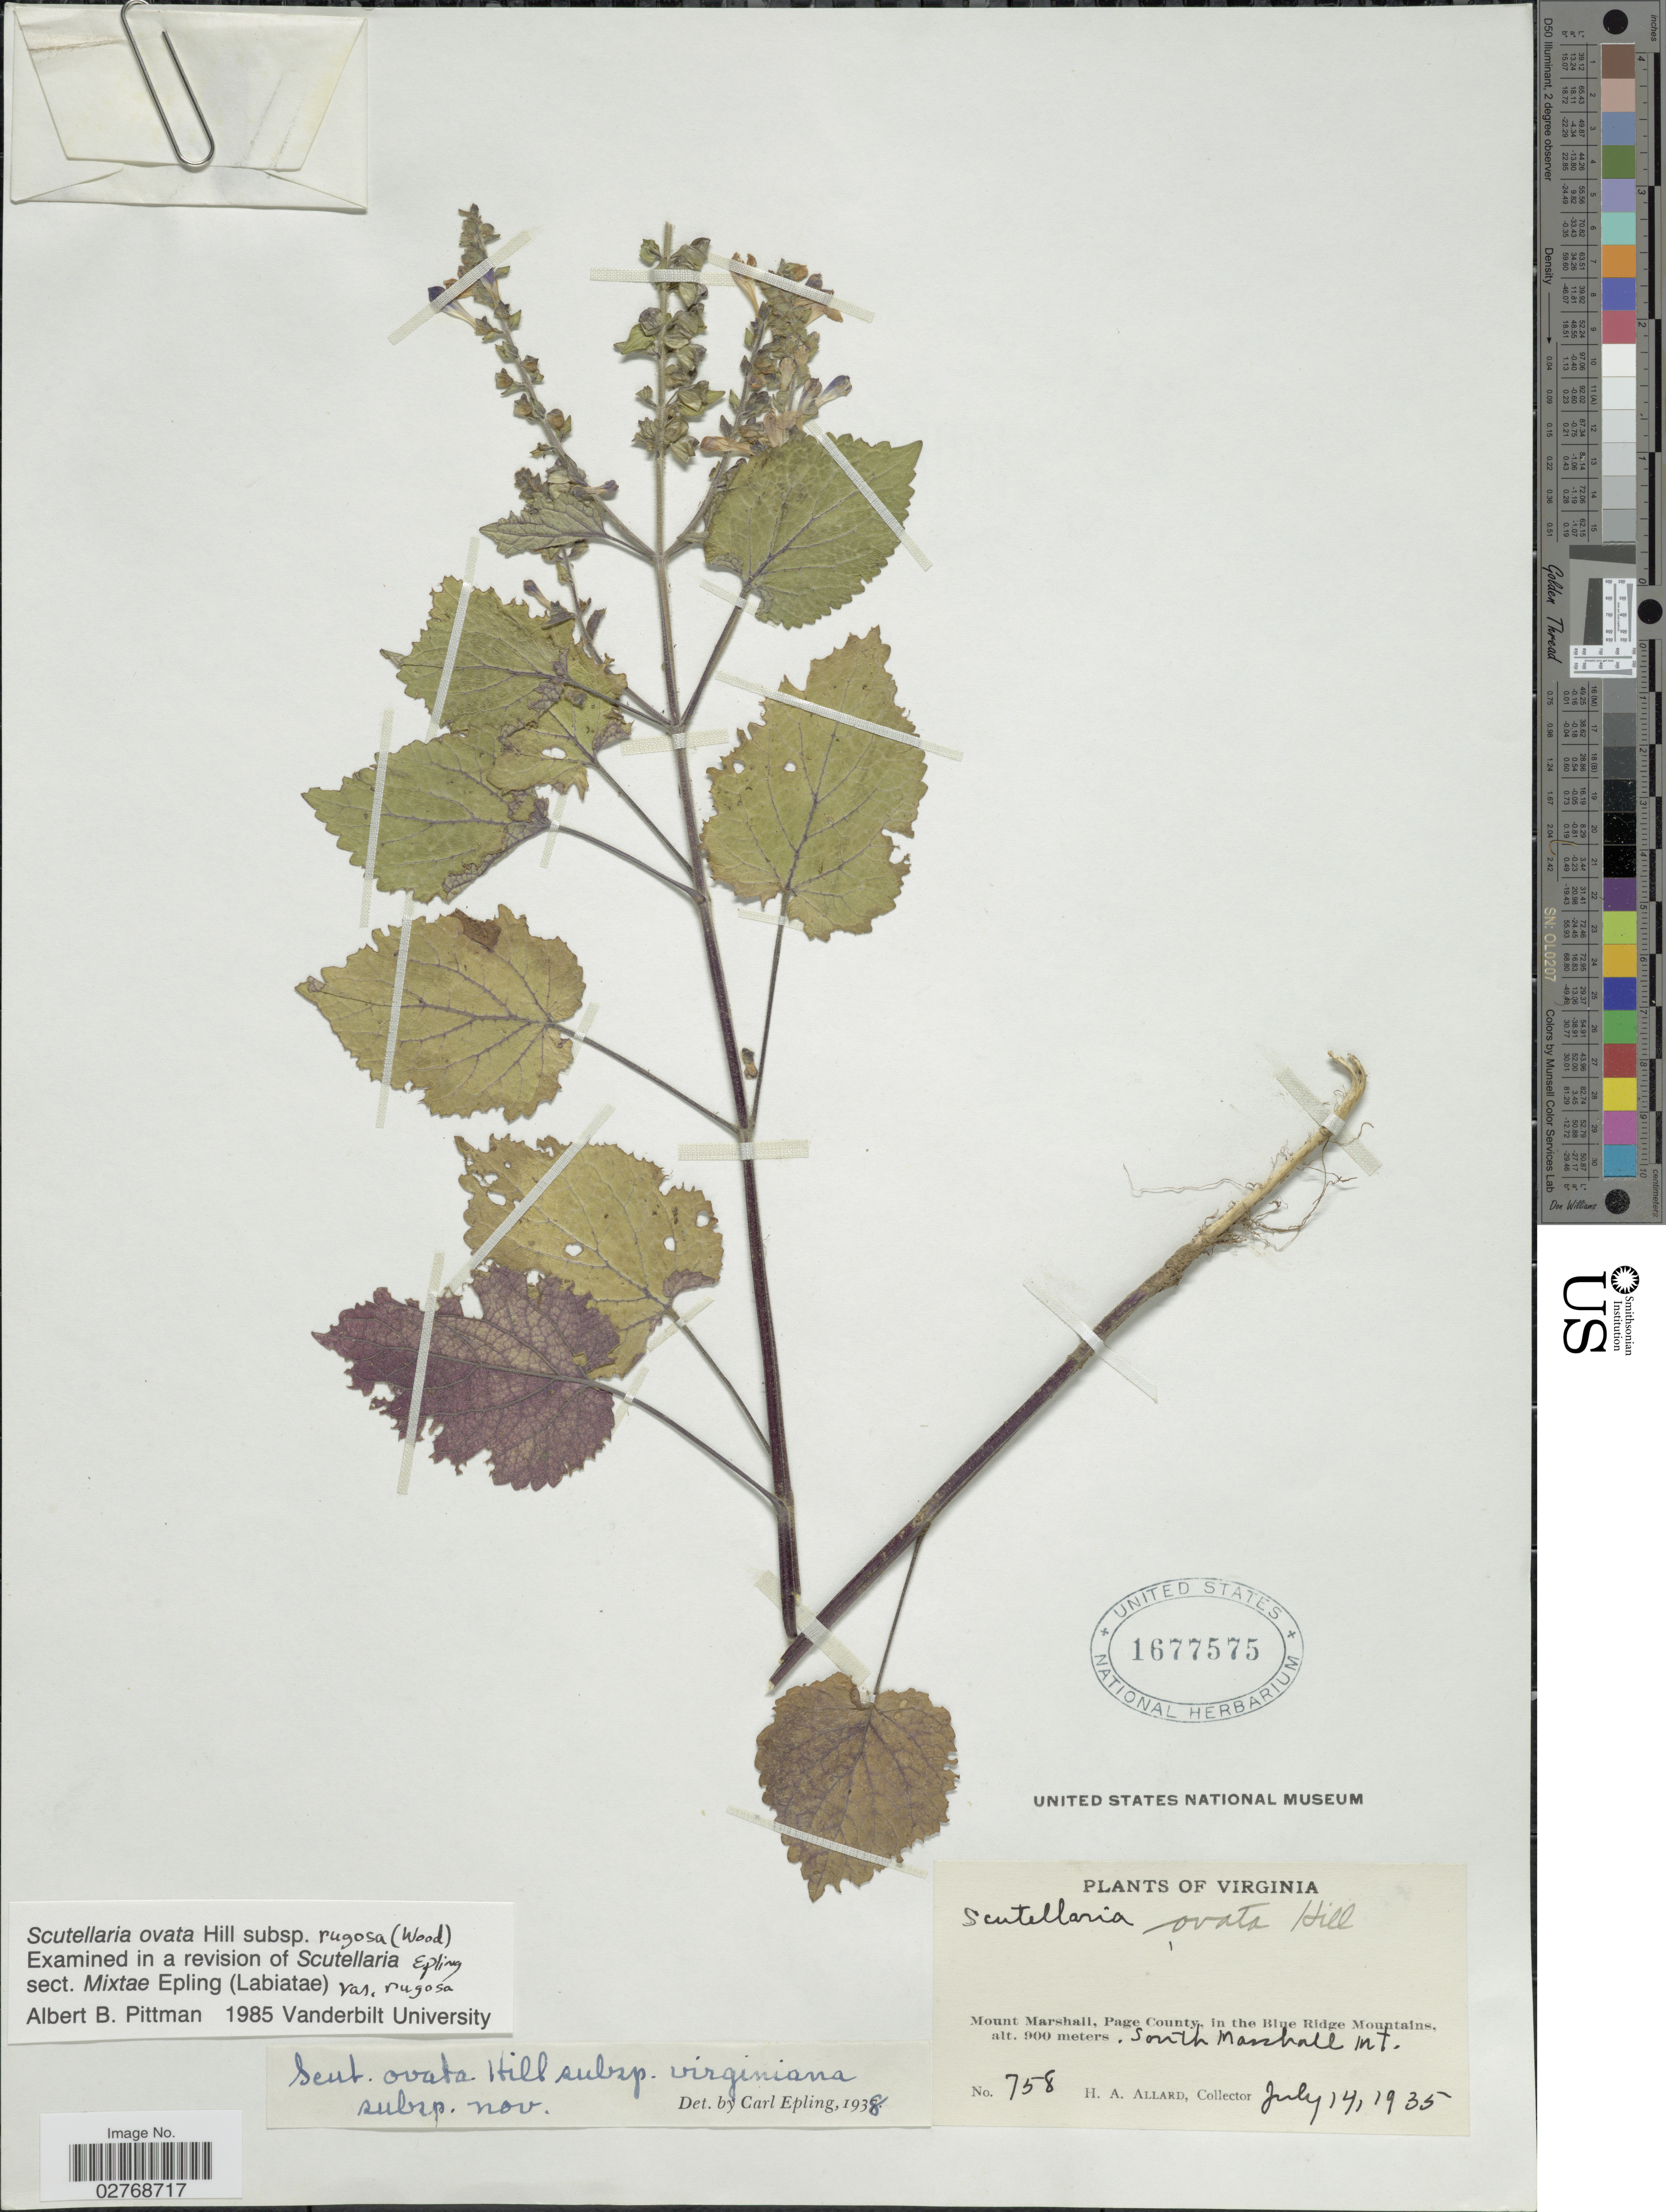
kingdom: Plantae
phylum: Tracheophyta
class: Magnoliopsida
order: Lamiales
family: Lamiaceae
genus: Scutellaria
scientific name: Scutellaria ovata subsp. rugosa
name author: (Alph. Wood) Epling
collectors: H. A. Allard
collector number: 758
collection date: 1935-07-14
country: United States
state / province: Virginia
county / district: Page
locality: Mount Marshall, in the Blue Ridge Mountains. South Marshall Mt.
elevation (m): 900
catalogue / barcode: US 1677575